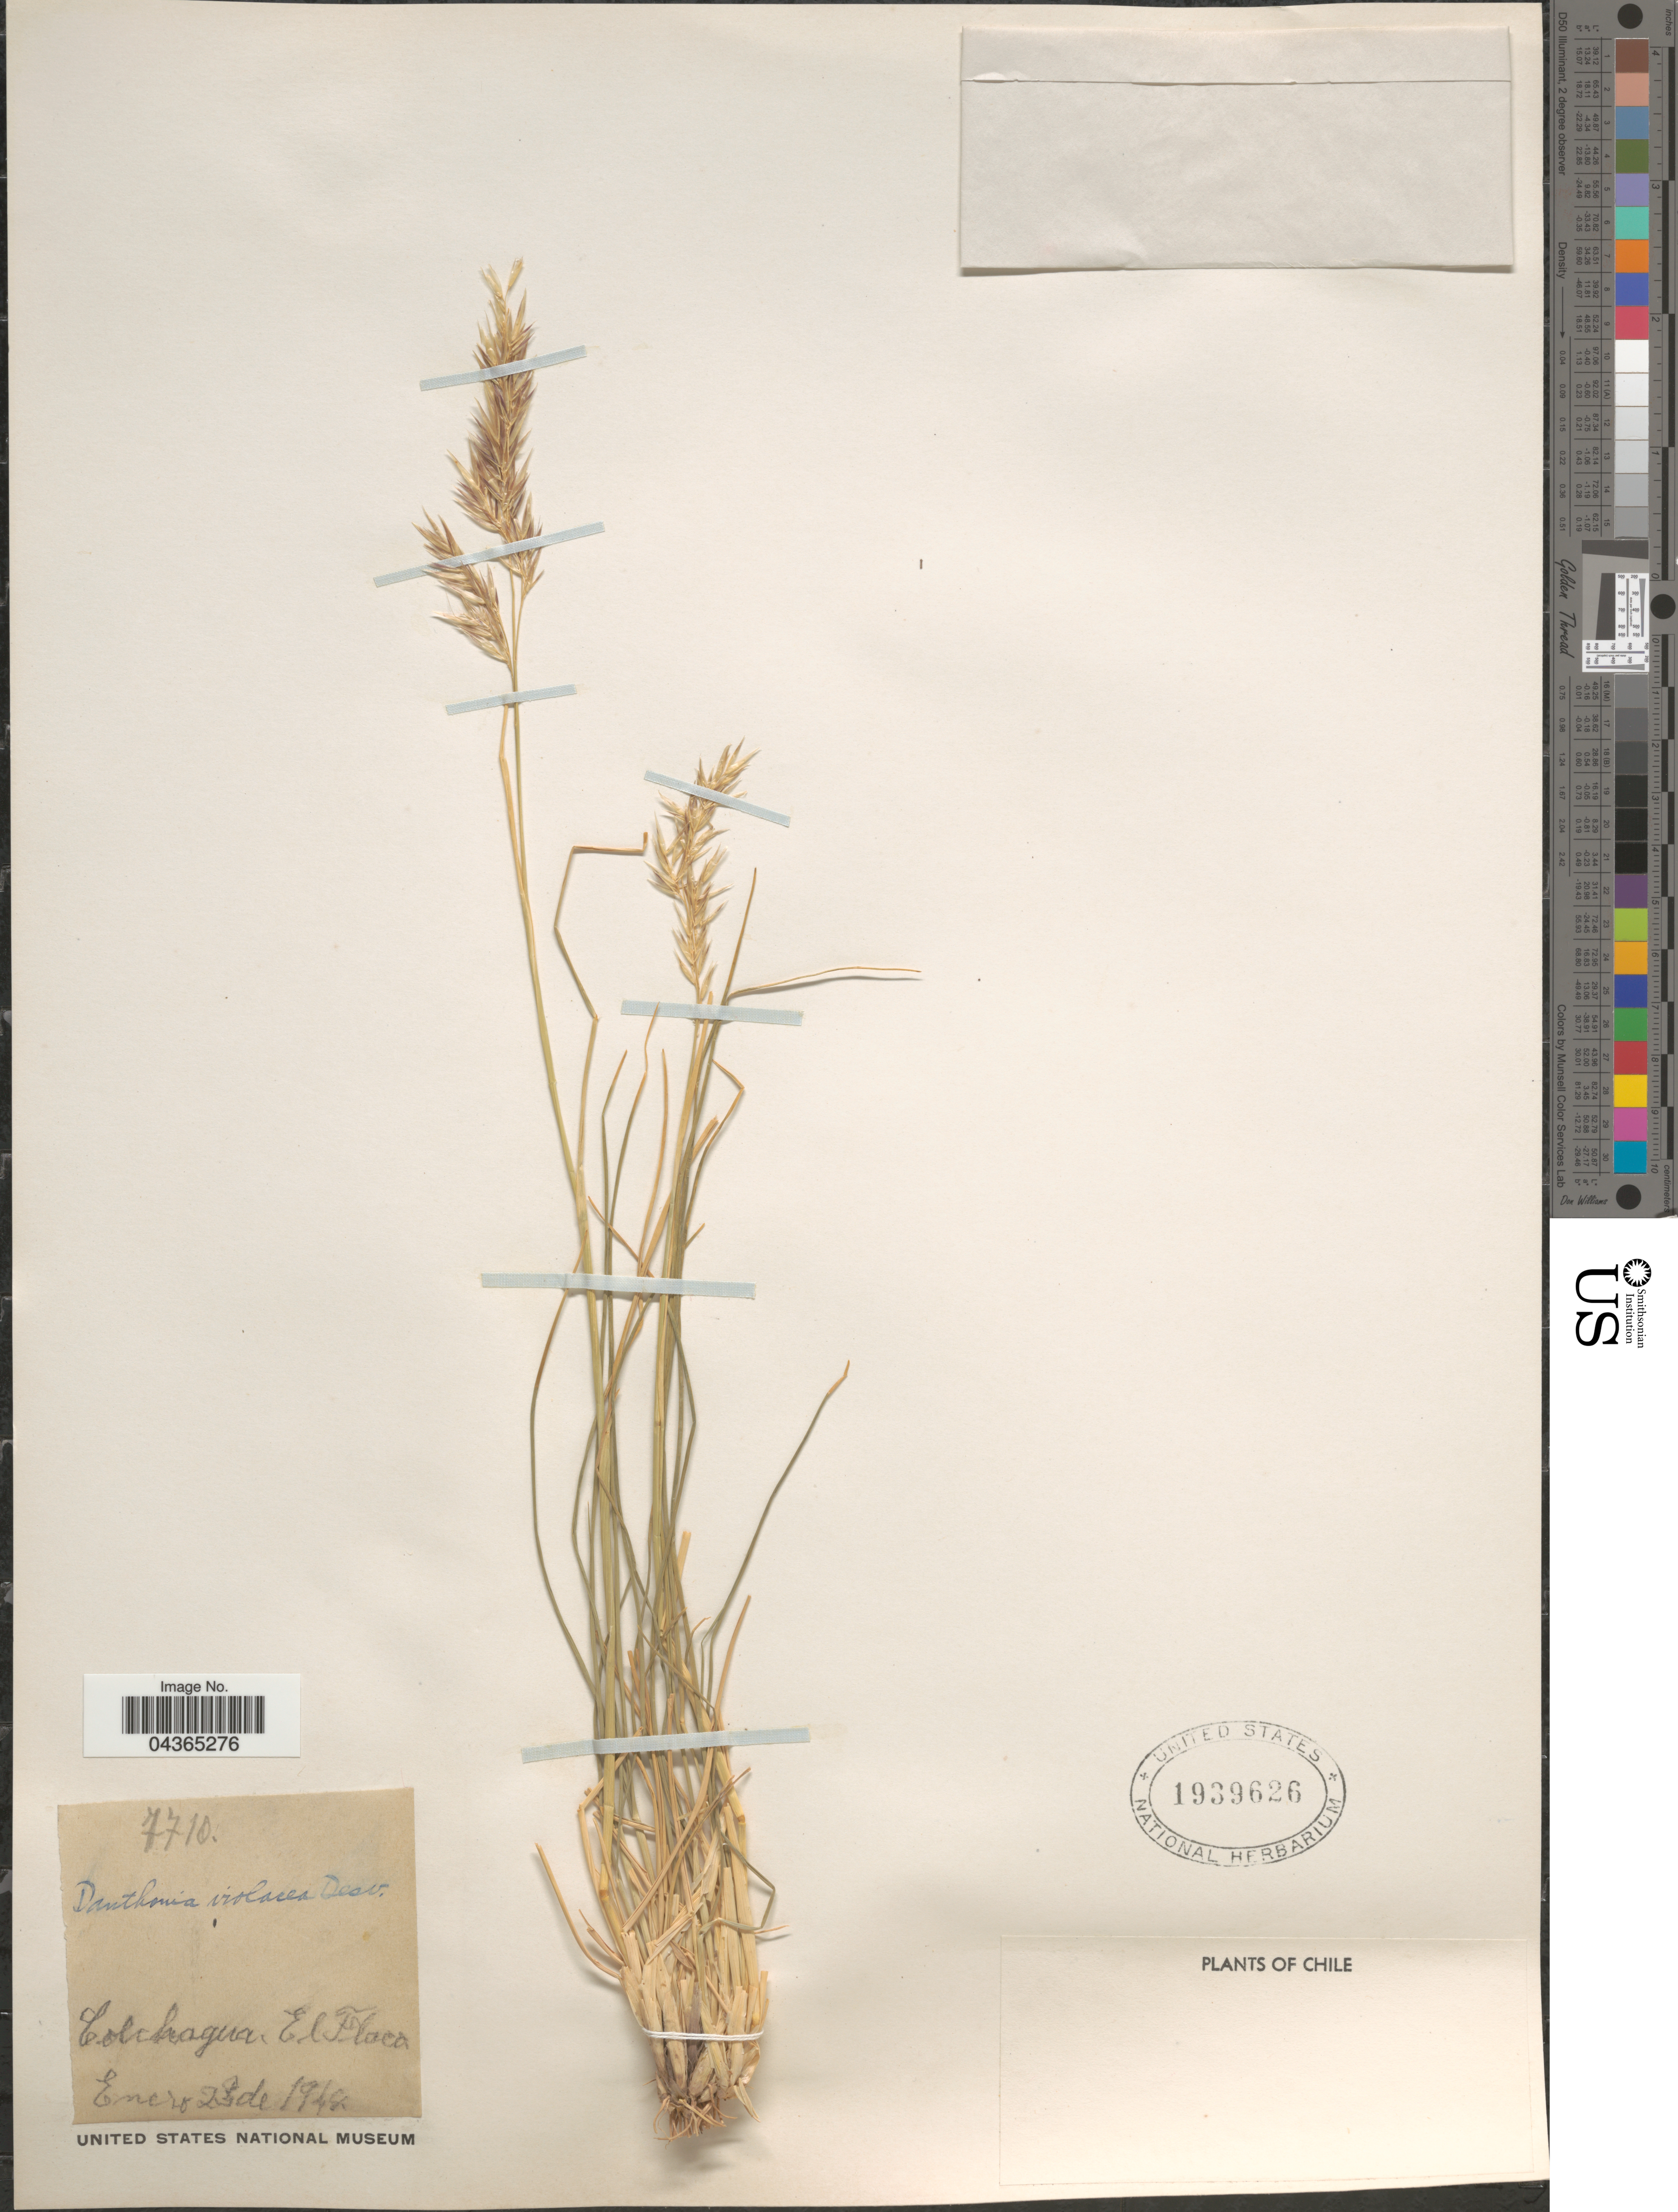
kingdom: Plantae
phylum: Tracheophyta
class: Liliopsida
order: Poales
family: Poaceae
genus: Rytidosperma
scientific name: Rytidosperma violaceum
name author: (É. Desv.) Nicora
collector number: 7710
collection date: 1948-01-23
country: Chile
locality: Colchagua. El Flaco.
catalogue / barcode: US 1939626